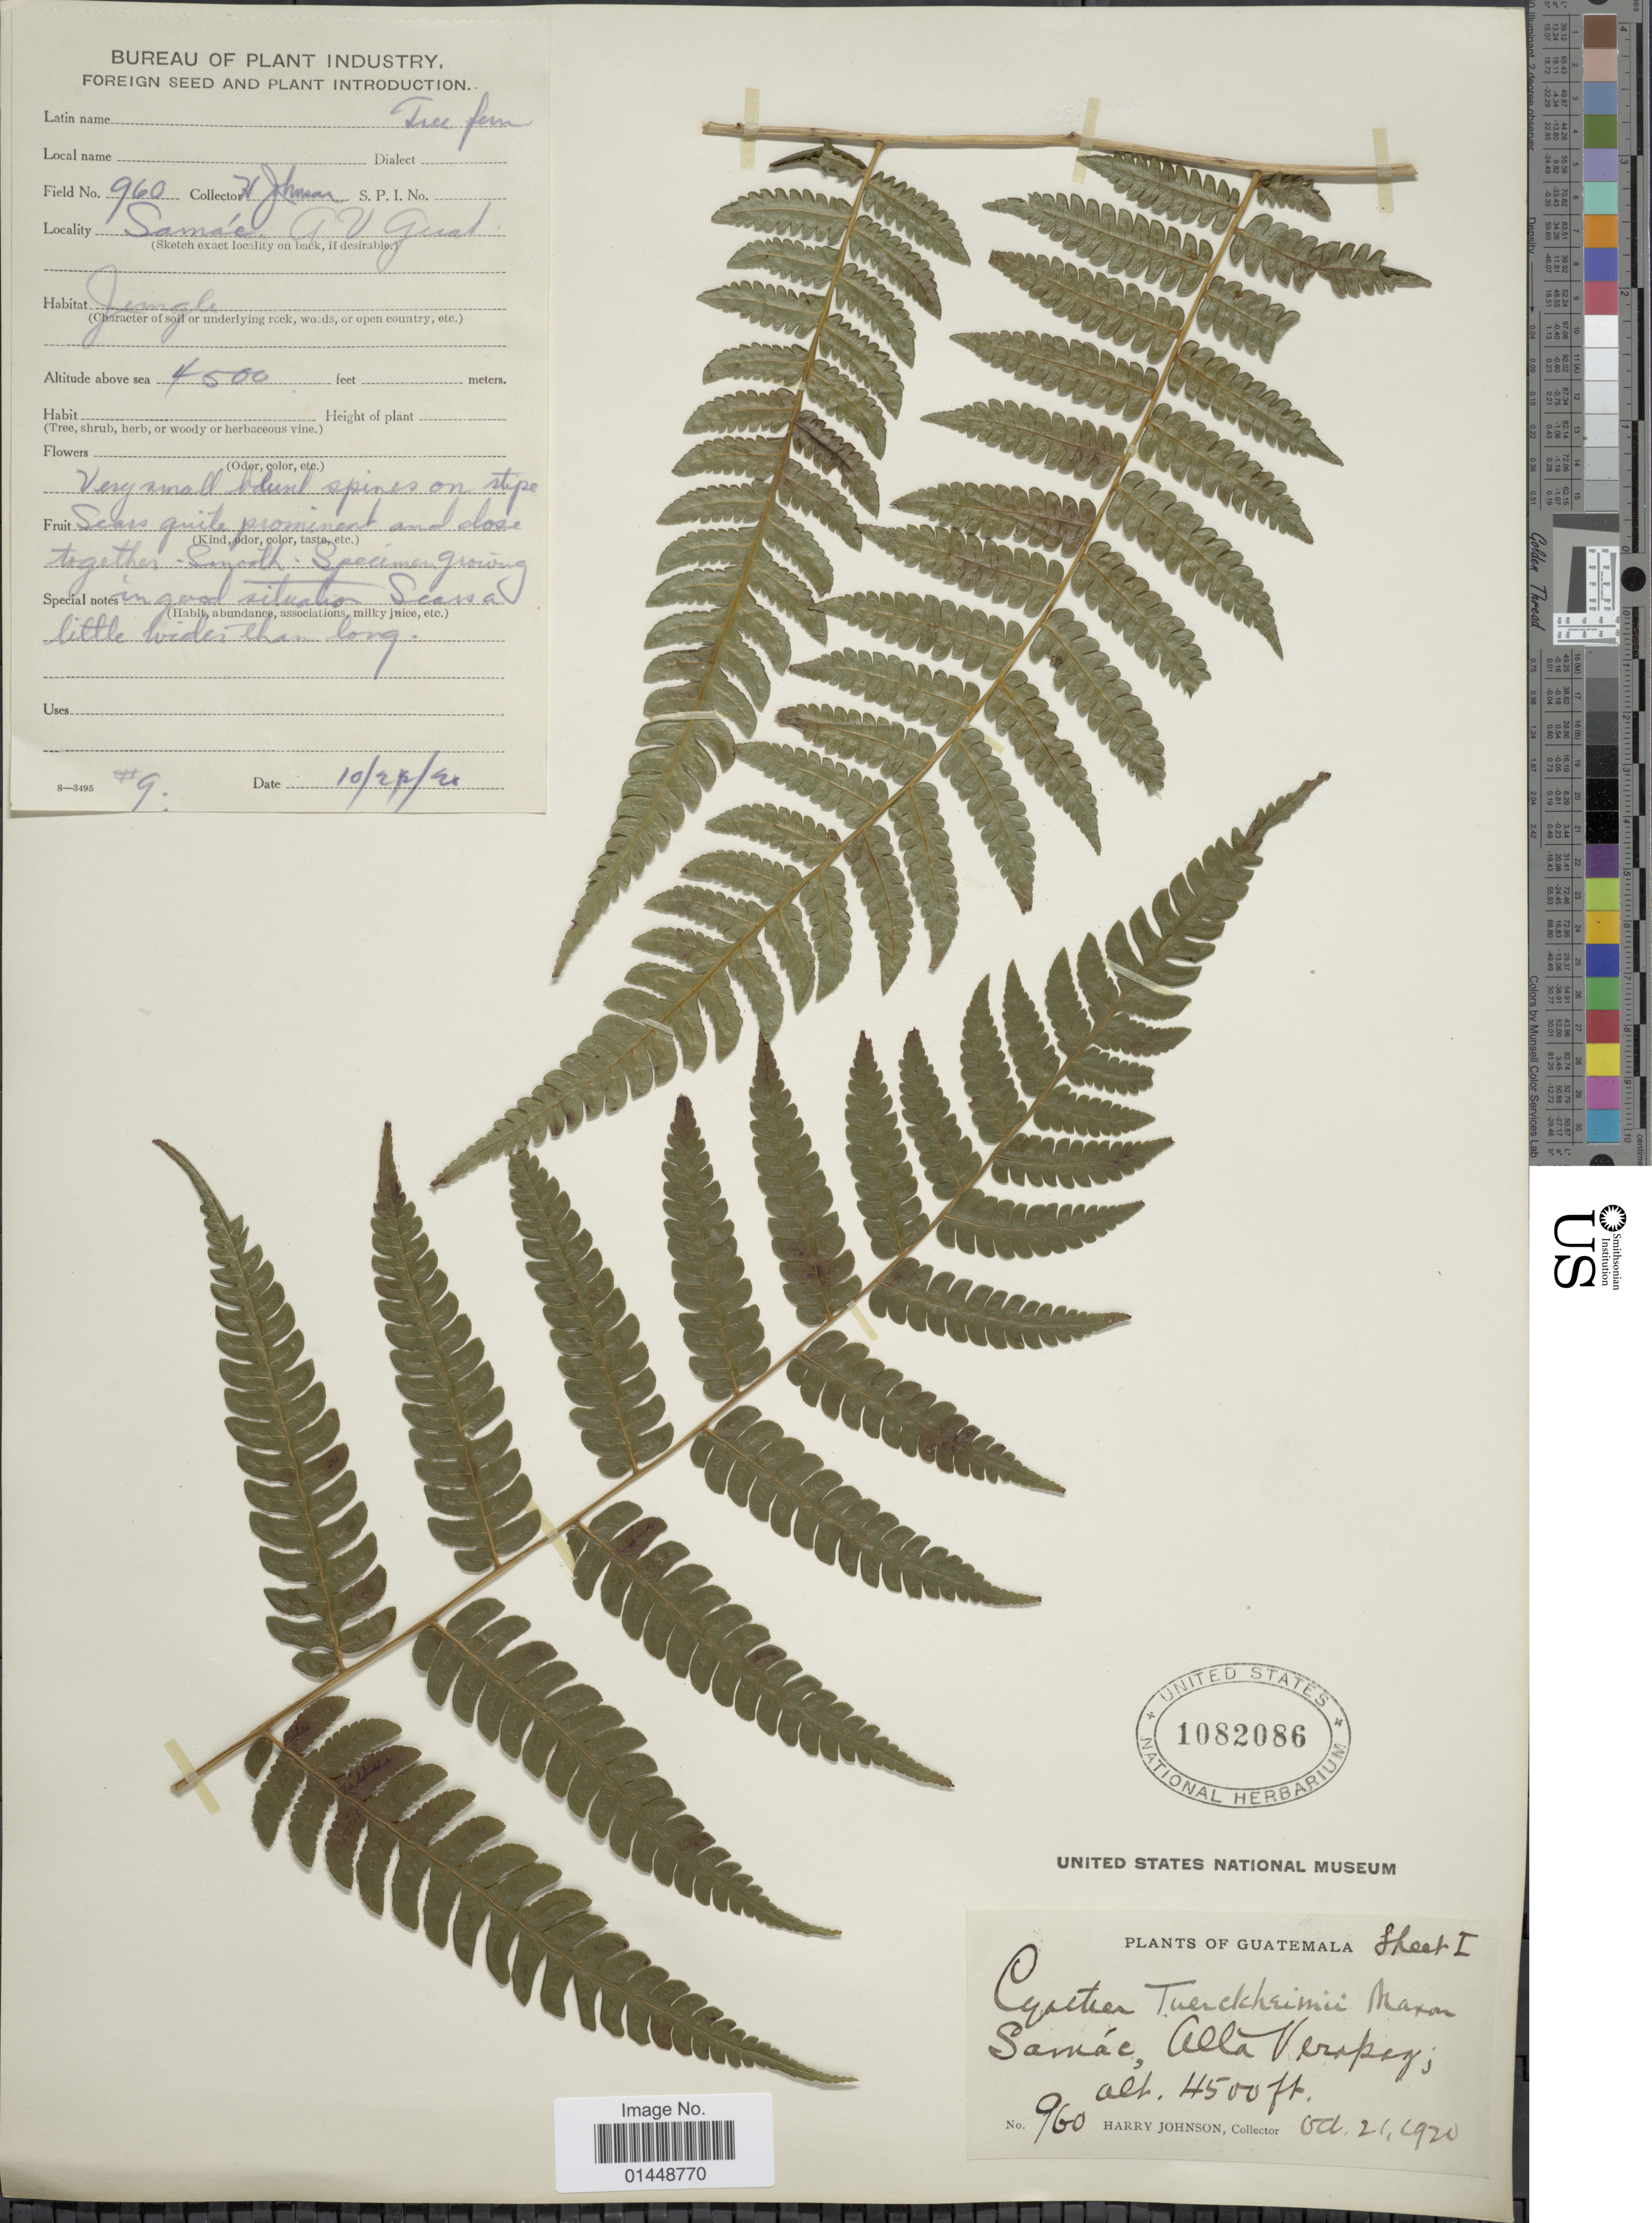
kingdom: Plantae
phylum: Tracheophyta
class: Polypodiopsida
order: Cyatheales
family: Cyatheaceae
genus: Cyathea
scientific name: Cyathea divergens var. tuerckheimii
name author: (Maxon) R.M. Tryon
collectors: H. Johnson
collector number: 960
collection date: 1920-10-21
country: Guatemala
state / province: Alta Verapaz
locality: Samác, Alta Verapaz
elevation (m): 1372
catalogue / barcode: US 1082086